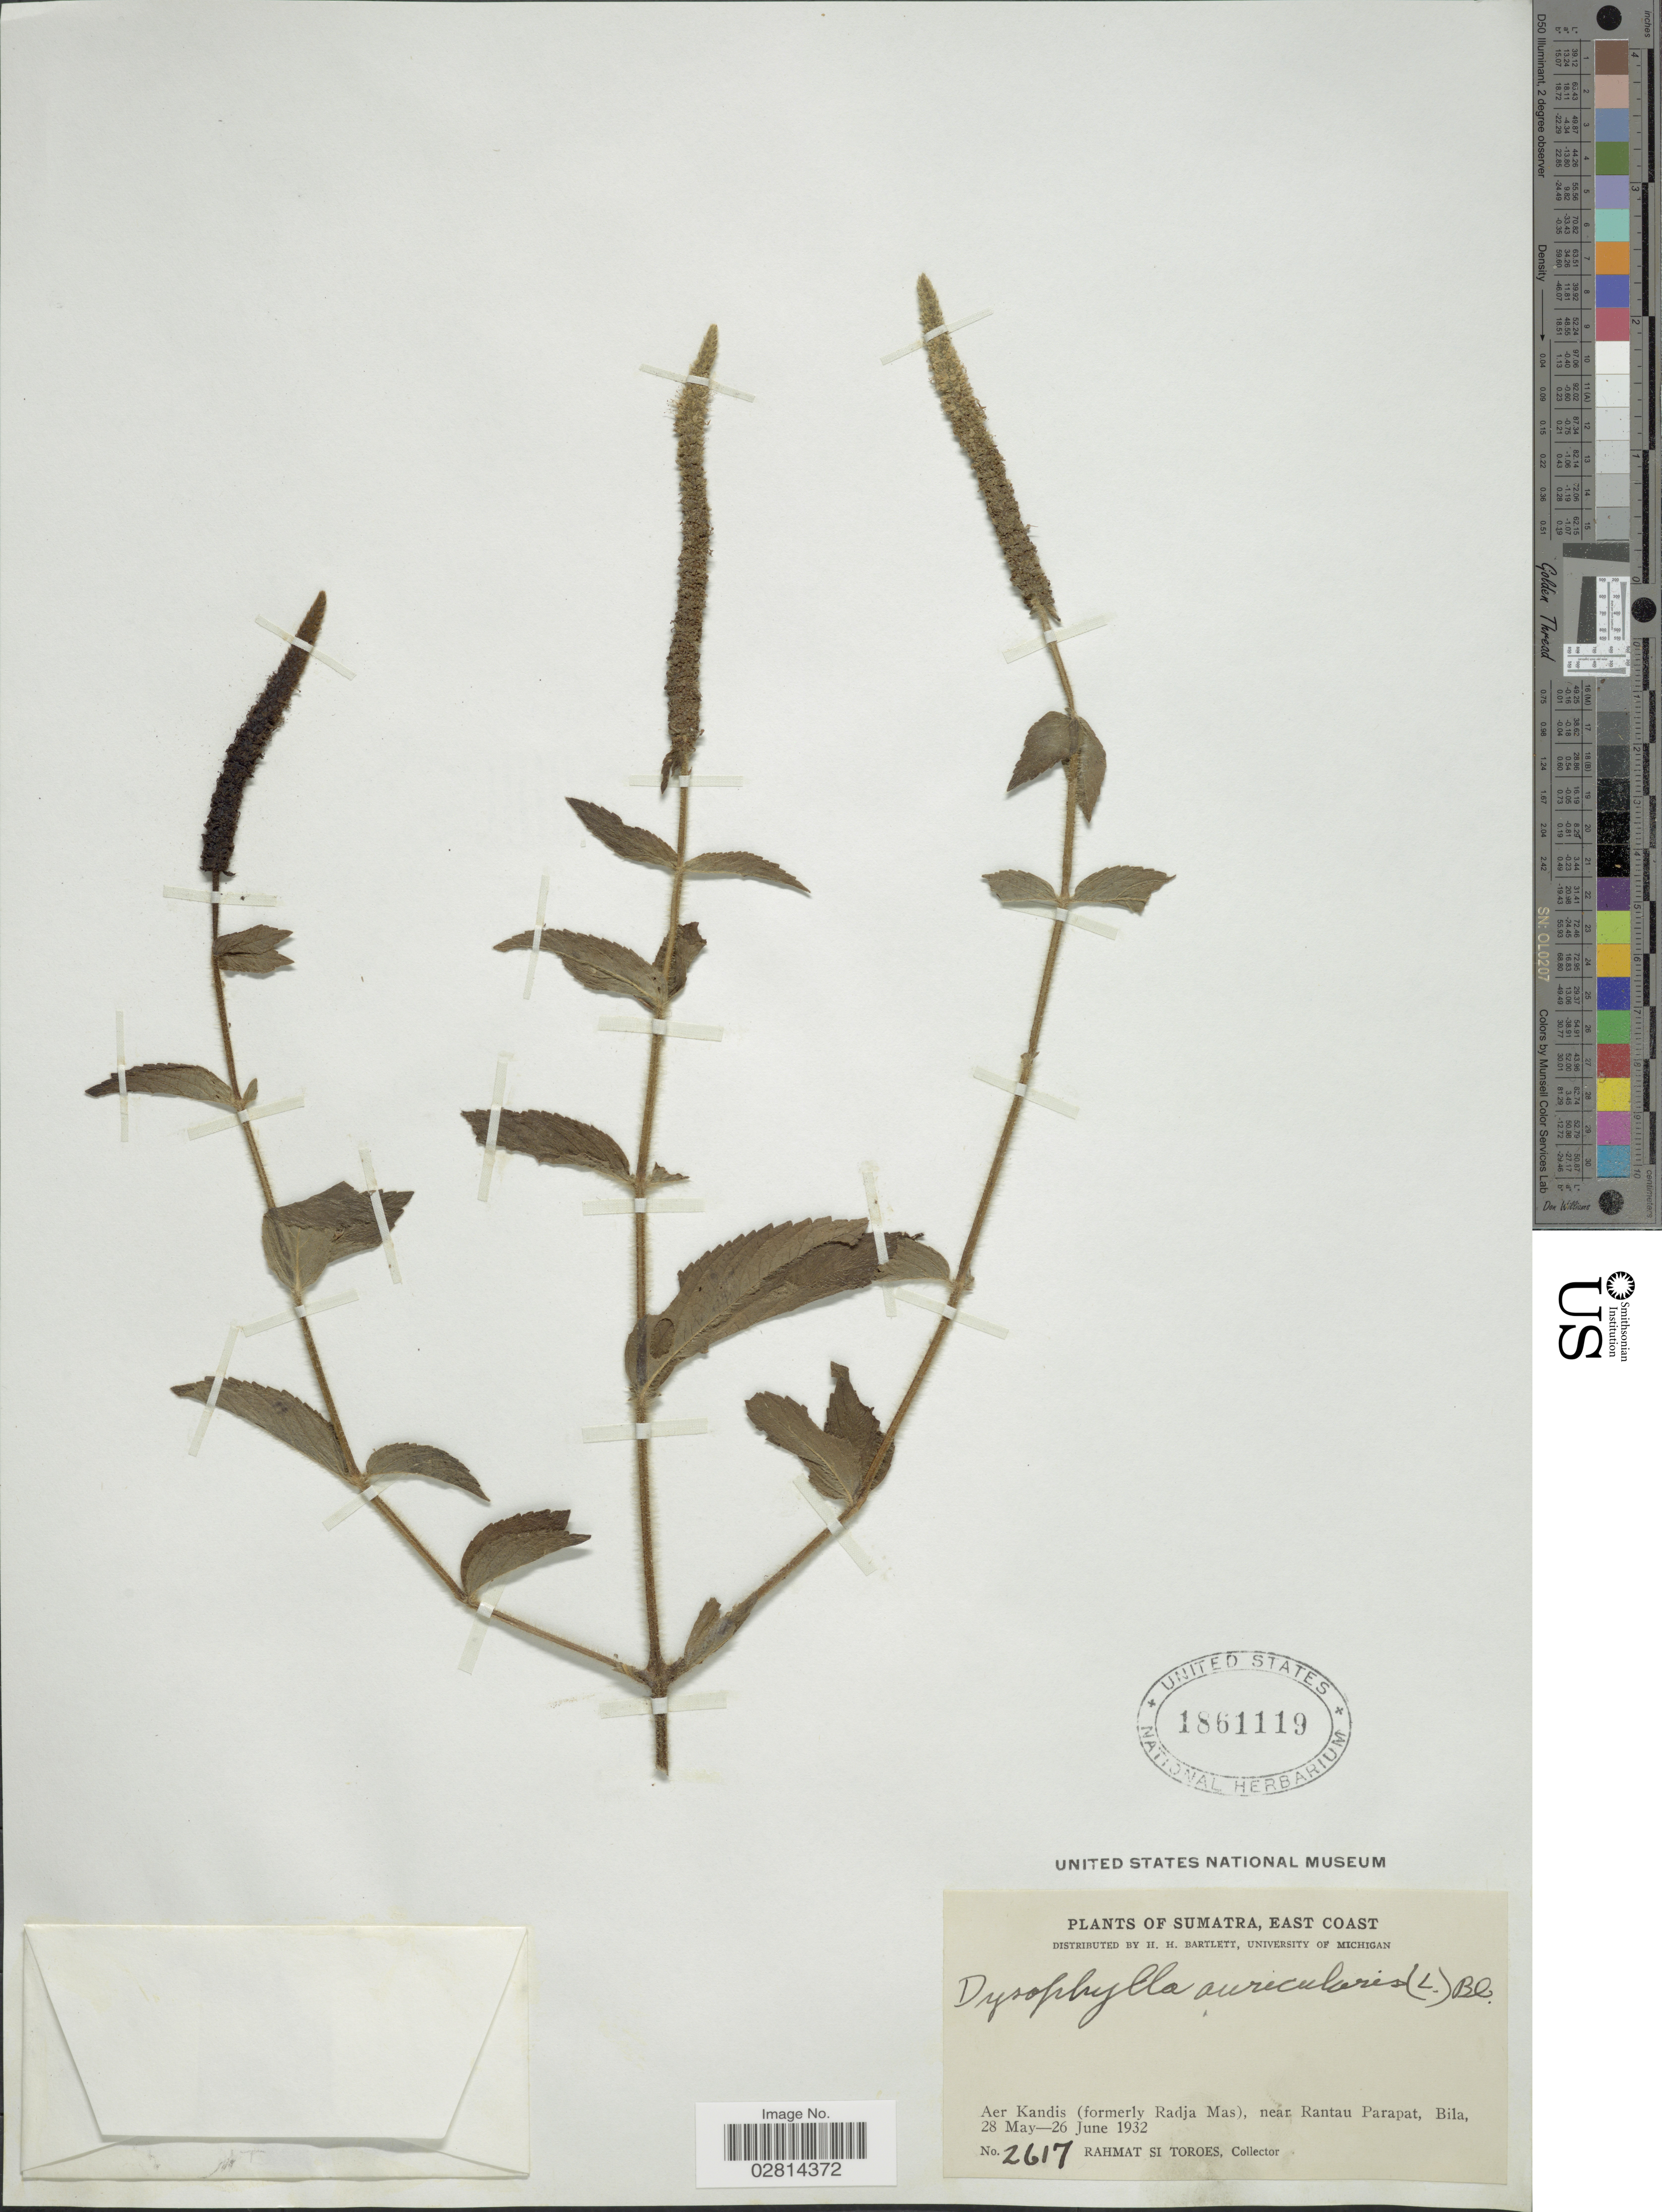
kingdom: Plantae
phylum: Tracheophyta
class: Magnoliopsida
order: Lamiales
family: Lamiaceae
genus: Pogostemon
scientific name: Pogostemon auricularius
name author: (L.) Hassk.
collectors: Rahmat Si Boeea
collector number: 2617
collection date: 1932-05-28/1932-06-26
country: Indonesia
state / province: Sumatra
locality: East Coast. Aer Kandis (formerly Radja Mas), near Rantau Parapat, Bila.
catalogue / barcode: US 1861119